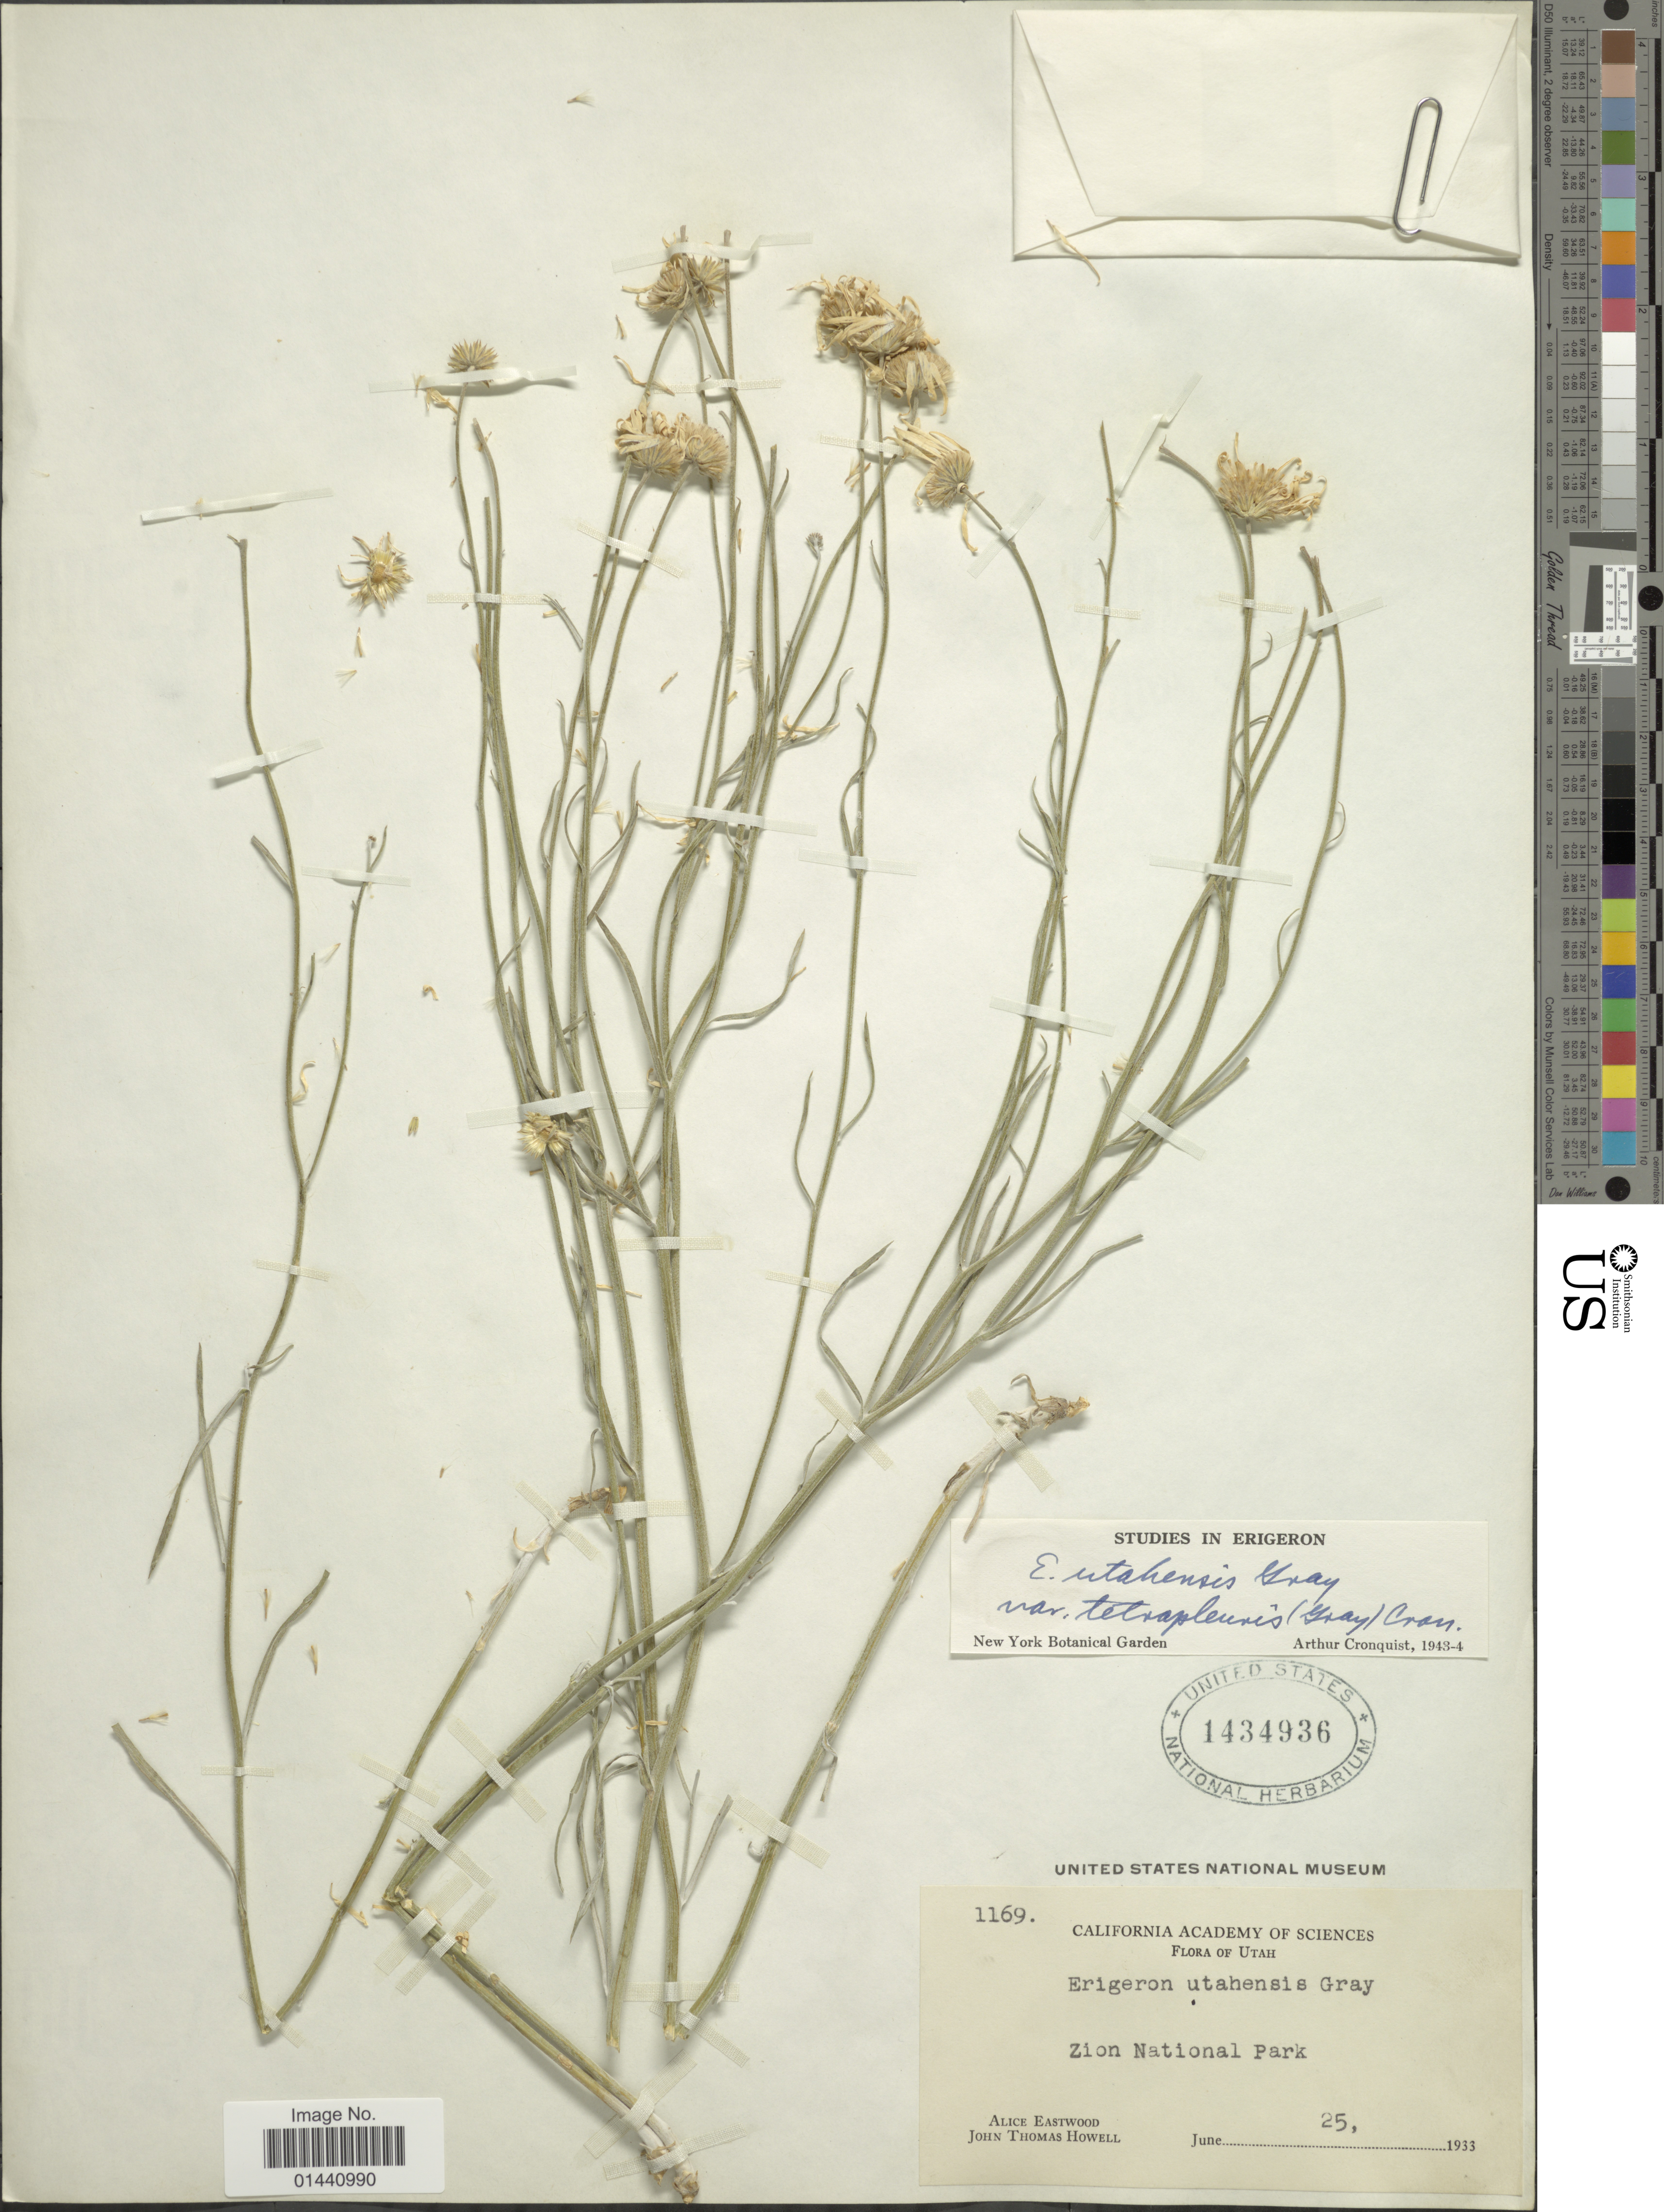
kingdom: Plantae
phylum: Tracheophyta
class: Magnoliopsida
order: Asterales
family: Asteraceae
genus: Erigeron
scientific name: Erigeron utahensis var. tetrapleuris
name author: (A. Gray) Cronq.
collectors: A. Eastwood & J. T. Howell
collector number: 1169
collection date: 1933-06-25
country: United States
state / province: Utah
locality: Zion National Park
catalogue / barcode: US 1434936